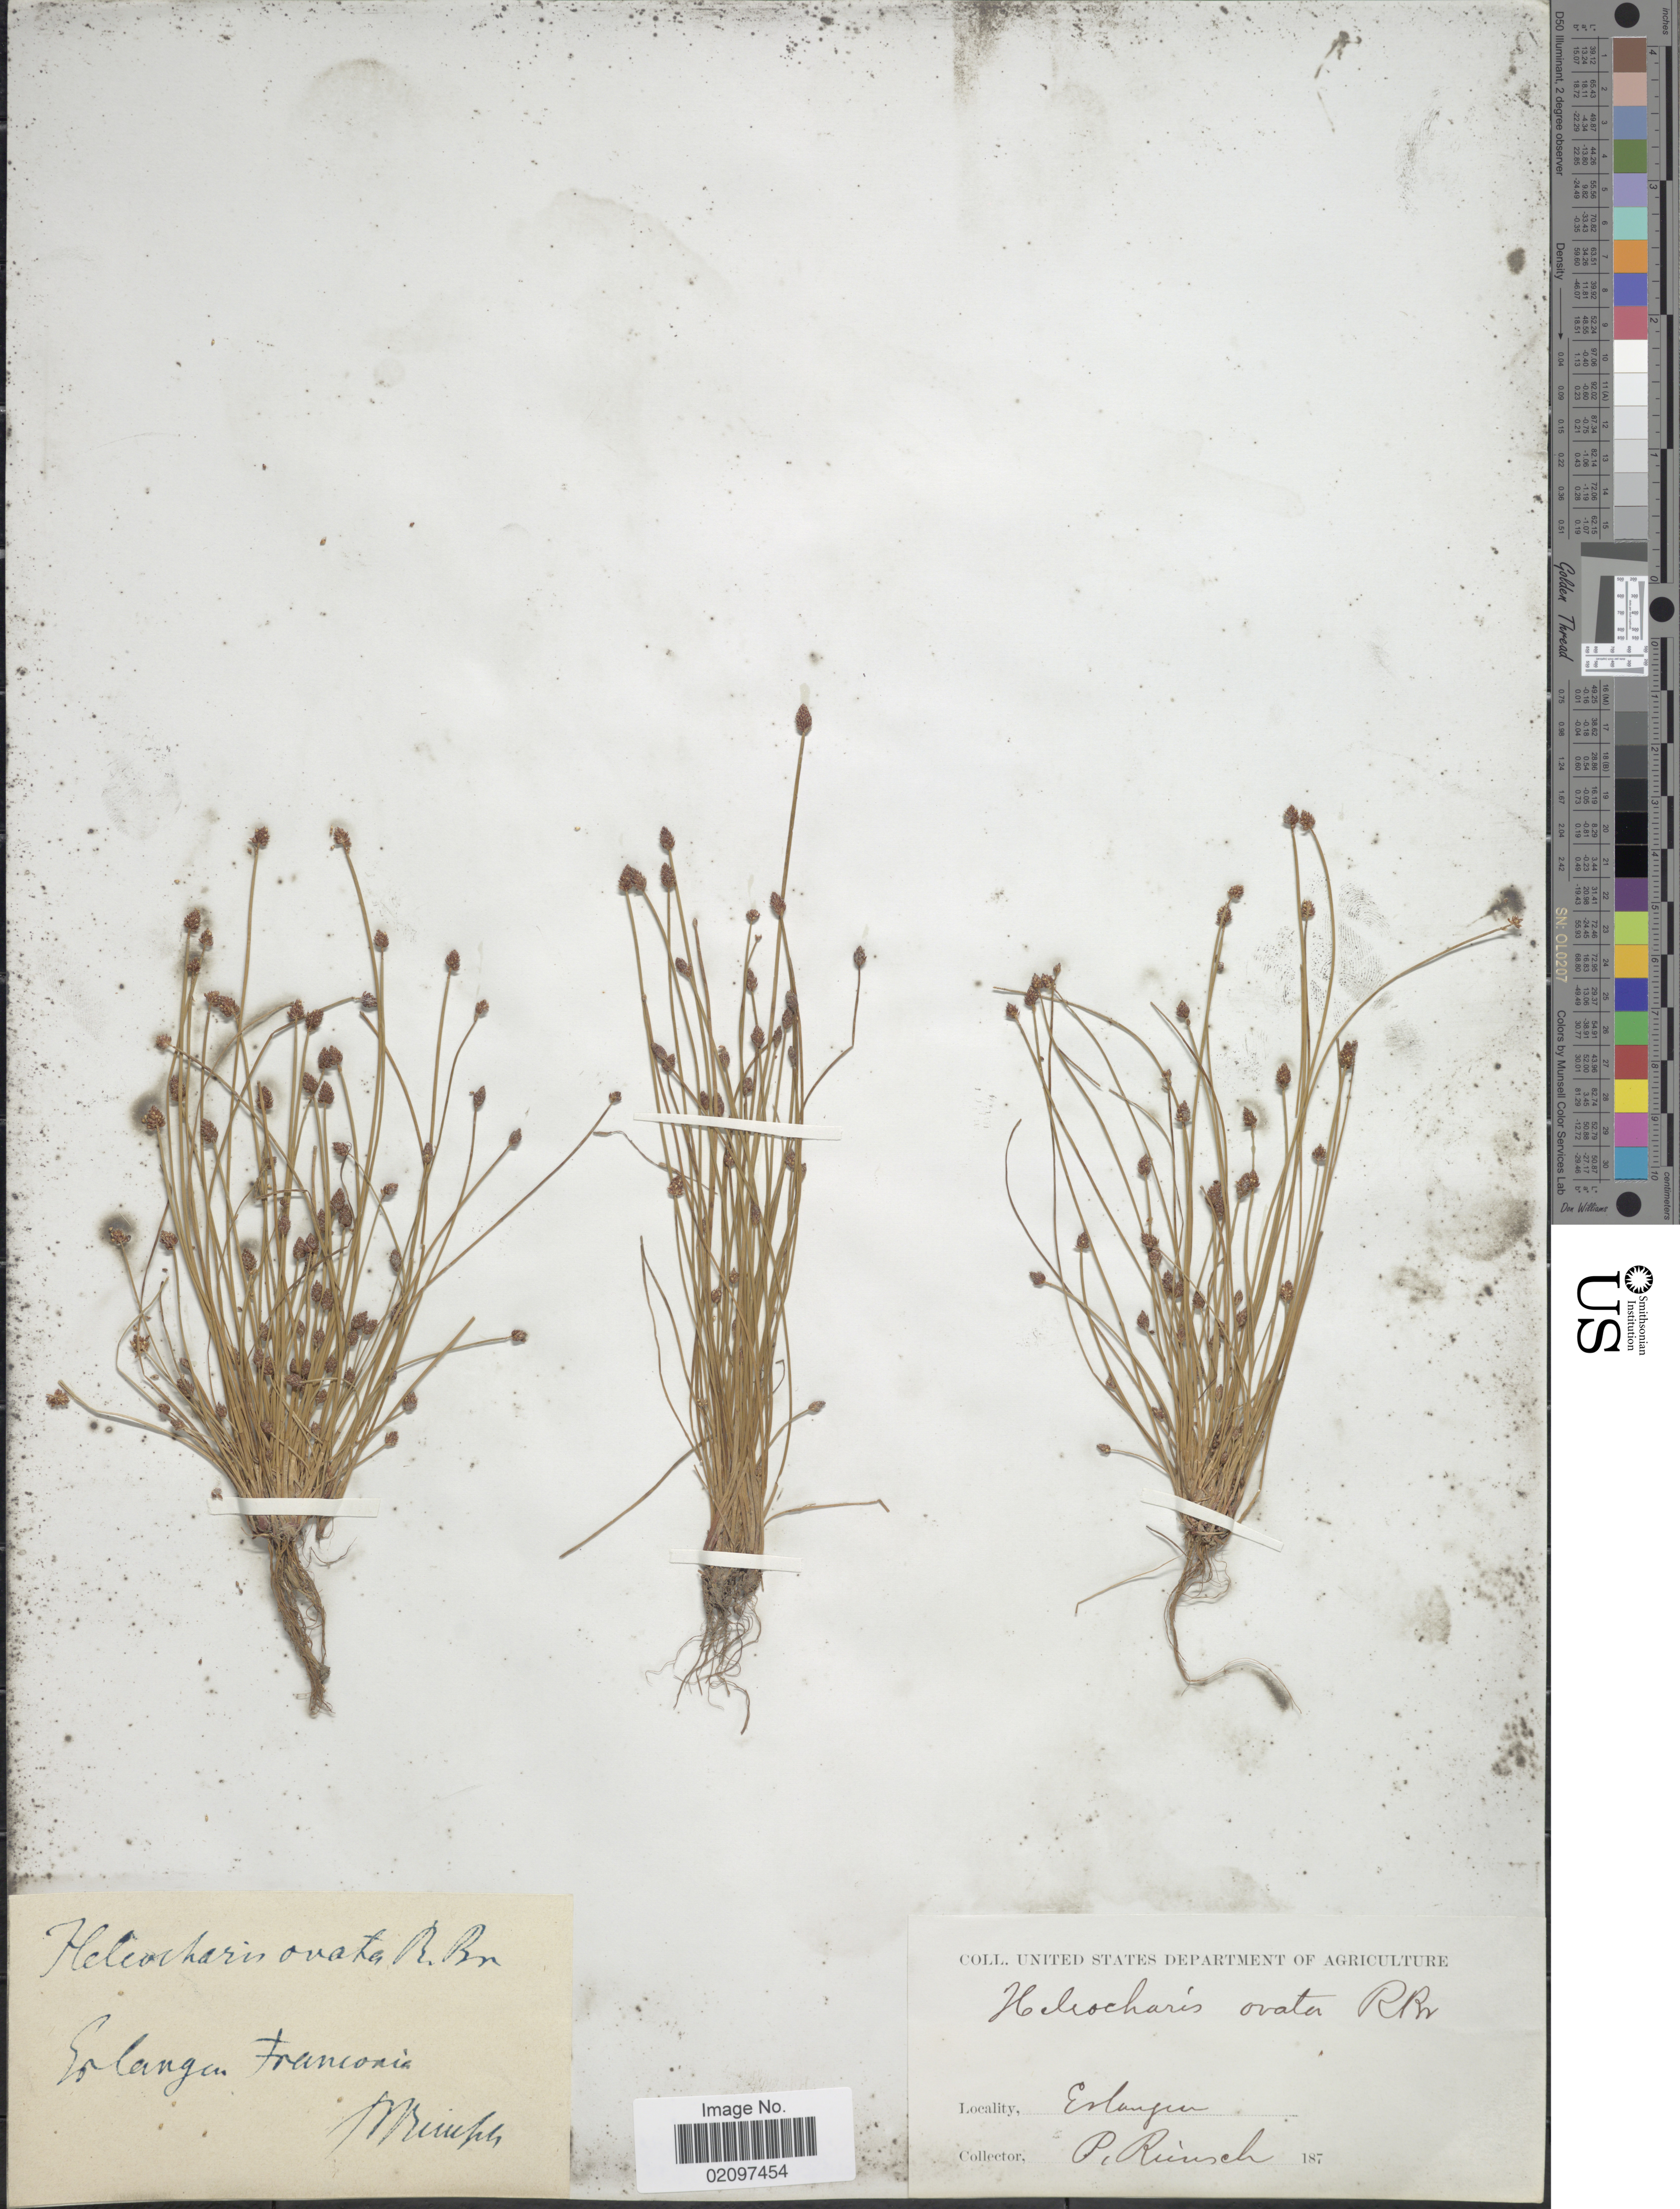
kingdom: Plantae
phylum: Tracheophyta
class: Liliopsida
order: Poales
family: Cyperaceae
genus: Eleocharis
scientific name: Eleocharis ovata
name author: (Roth) Roem. & Schult.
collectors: P.F. Reinsch (herbarium)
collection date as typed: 187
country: Germany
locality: Erlangen. Franconia